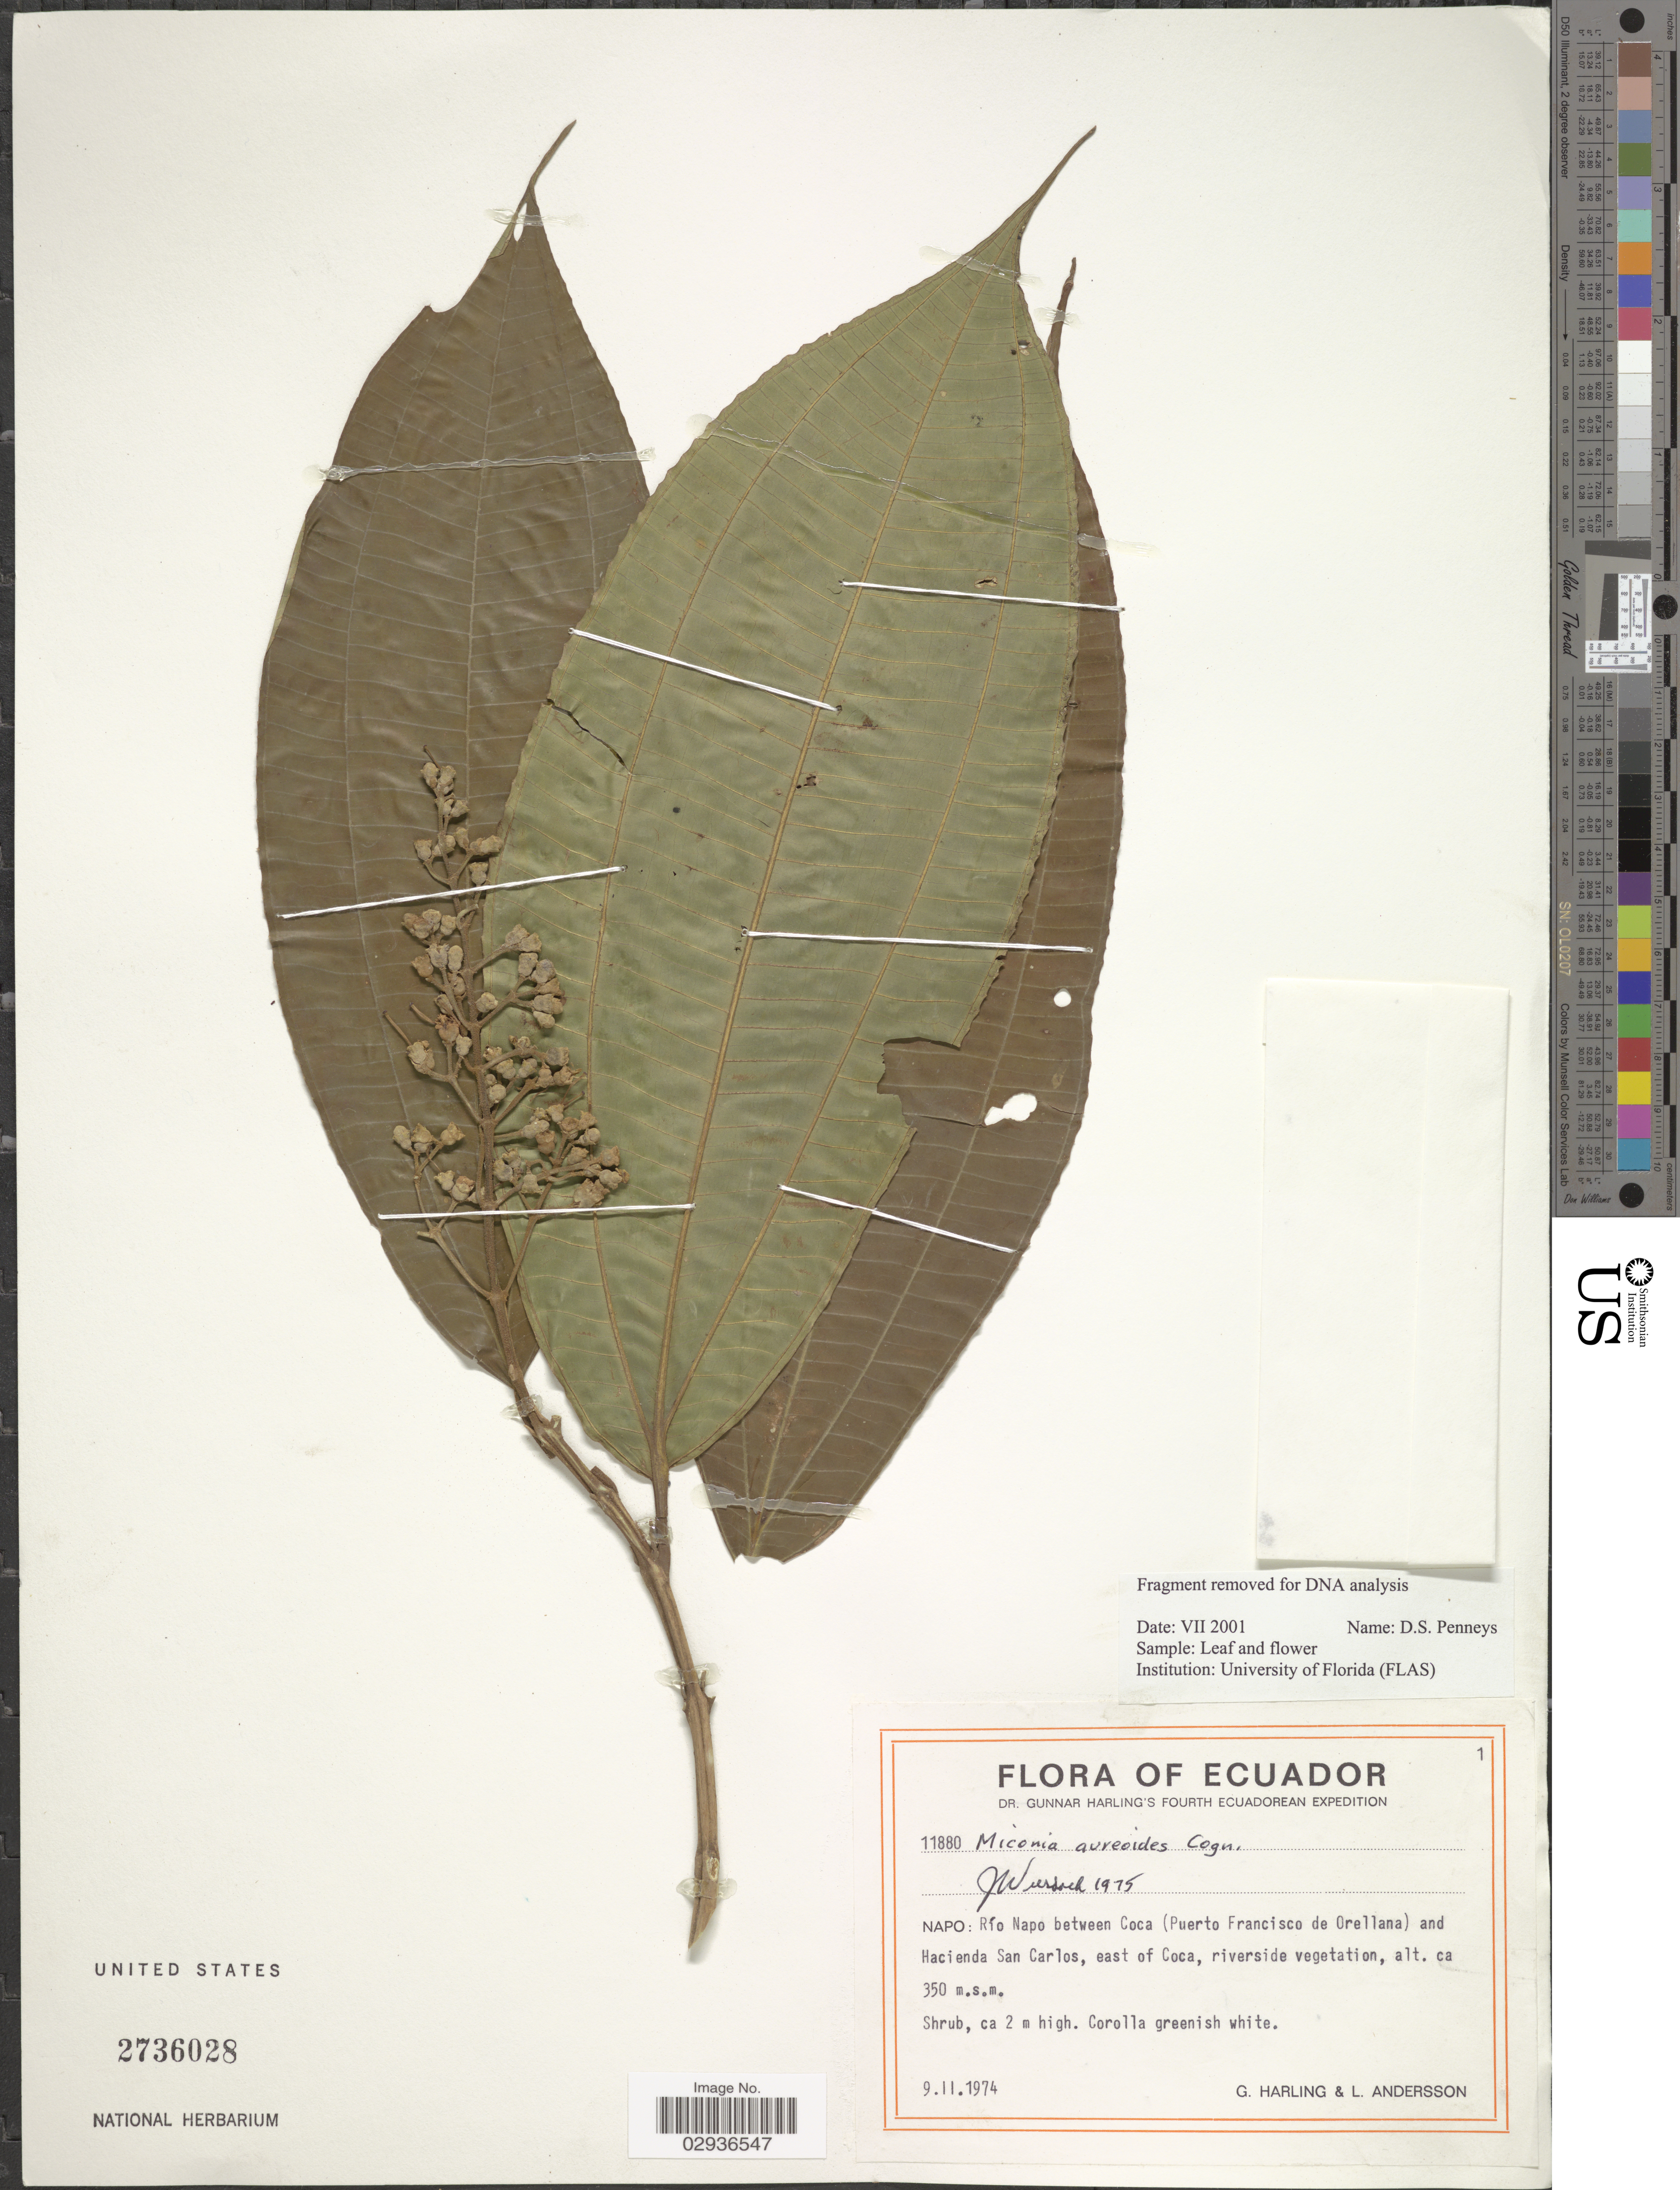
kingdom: Plantae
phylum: Tracheophyta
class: Magnoliopsida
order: Myrtales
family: Melastomataceae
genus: Miconia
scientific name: Miconia aureoides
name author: Cogn.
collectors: G. Harling & L. Andersson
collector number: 11880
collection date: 1974-02-09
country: Ecuador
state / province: Napo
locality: Río Napo between Coca (Puerto Francisco de Orellana) and Hacienda San Carlos, east of Coca.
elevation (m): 350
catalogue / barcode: US 2736028